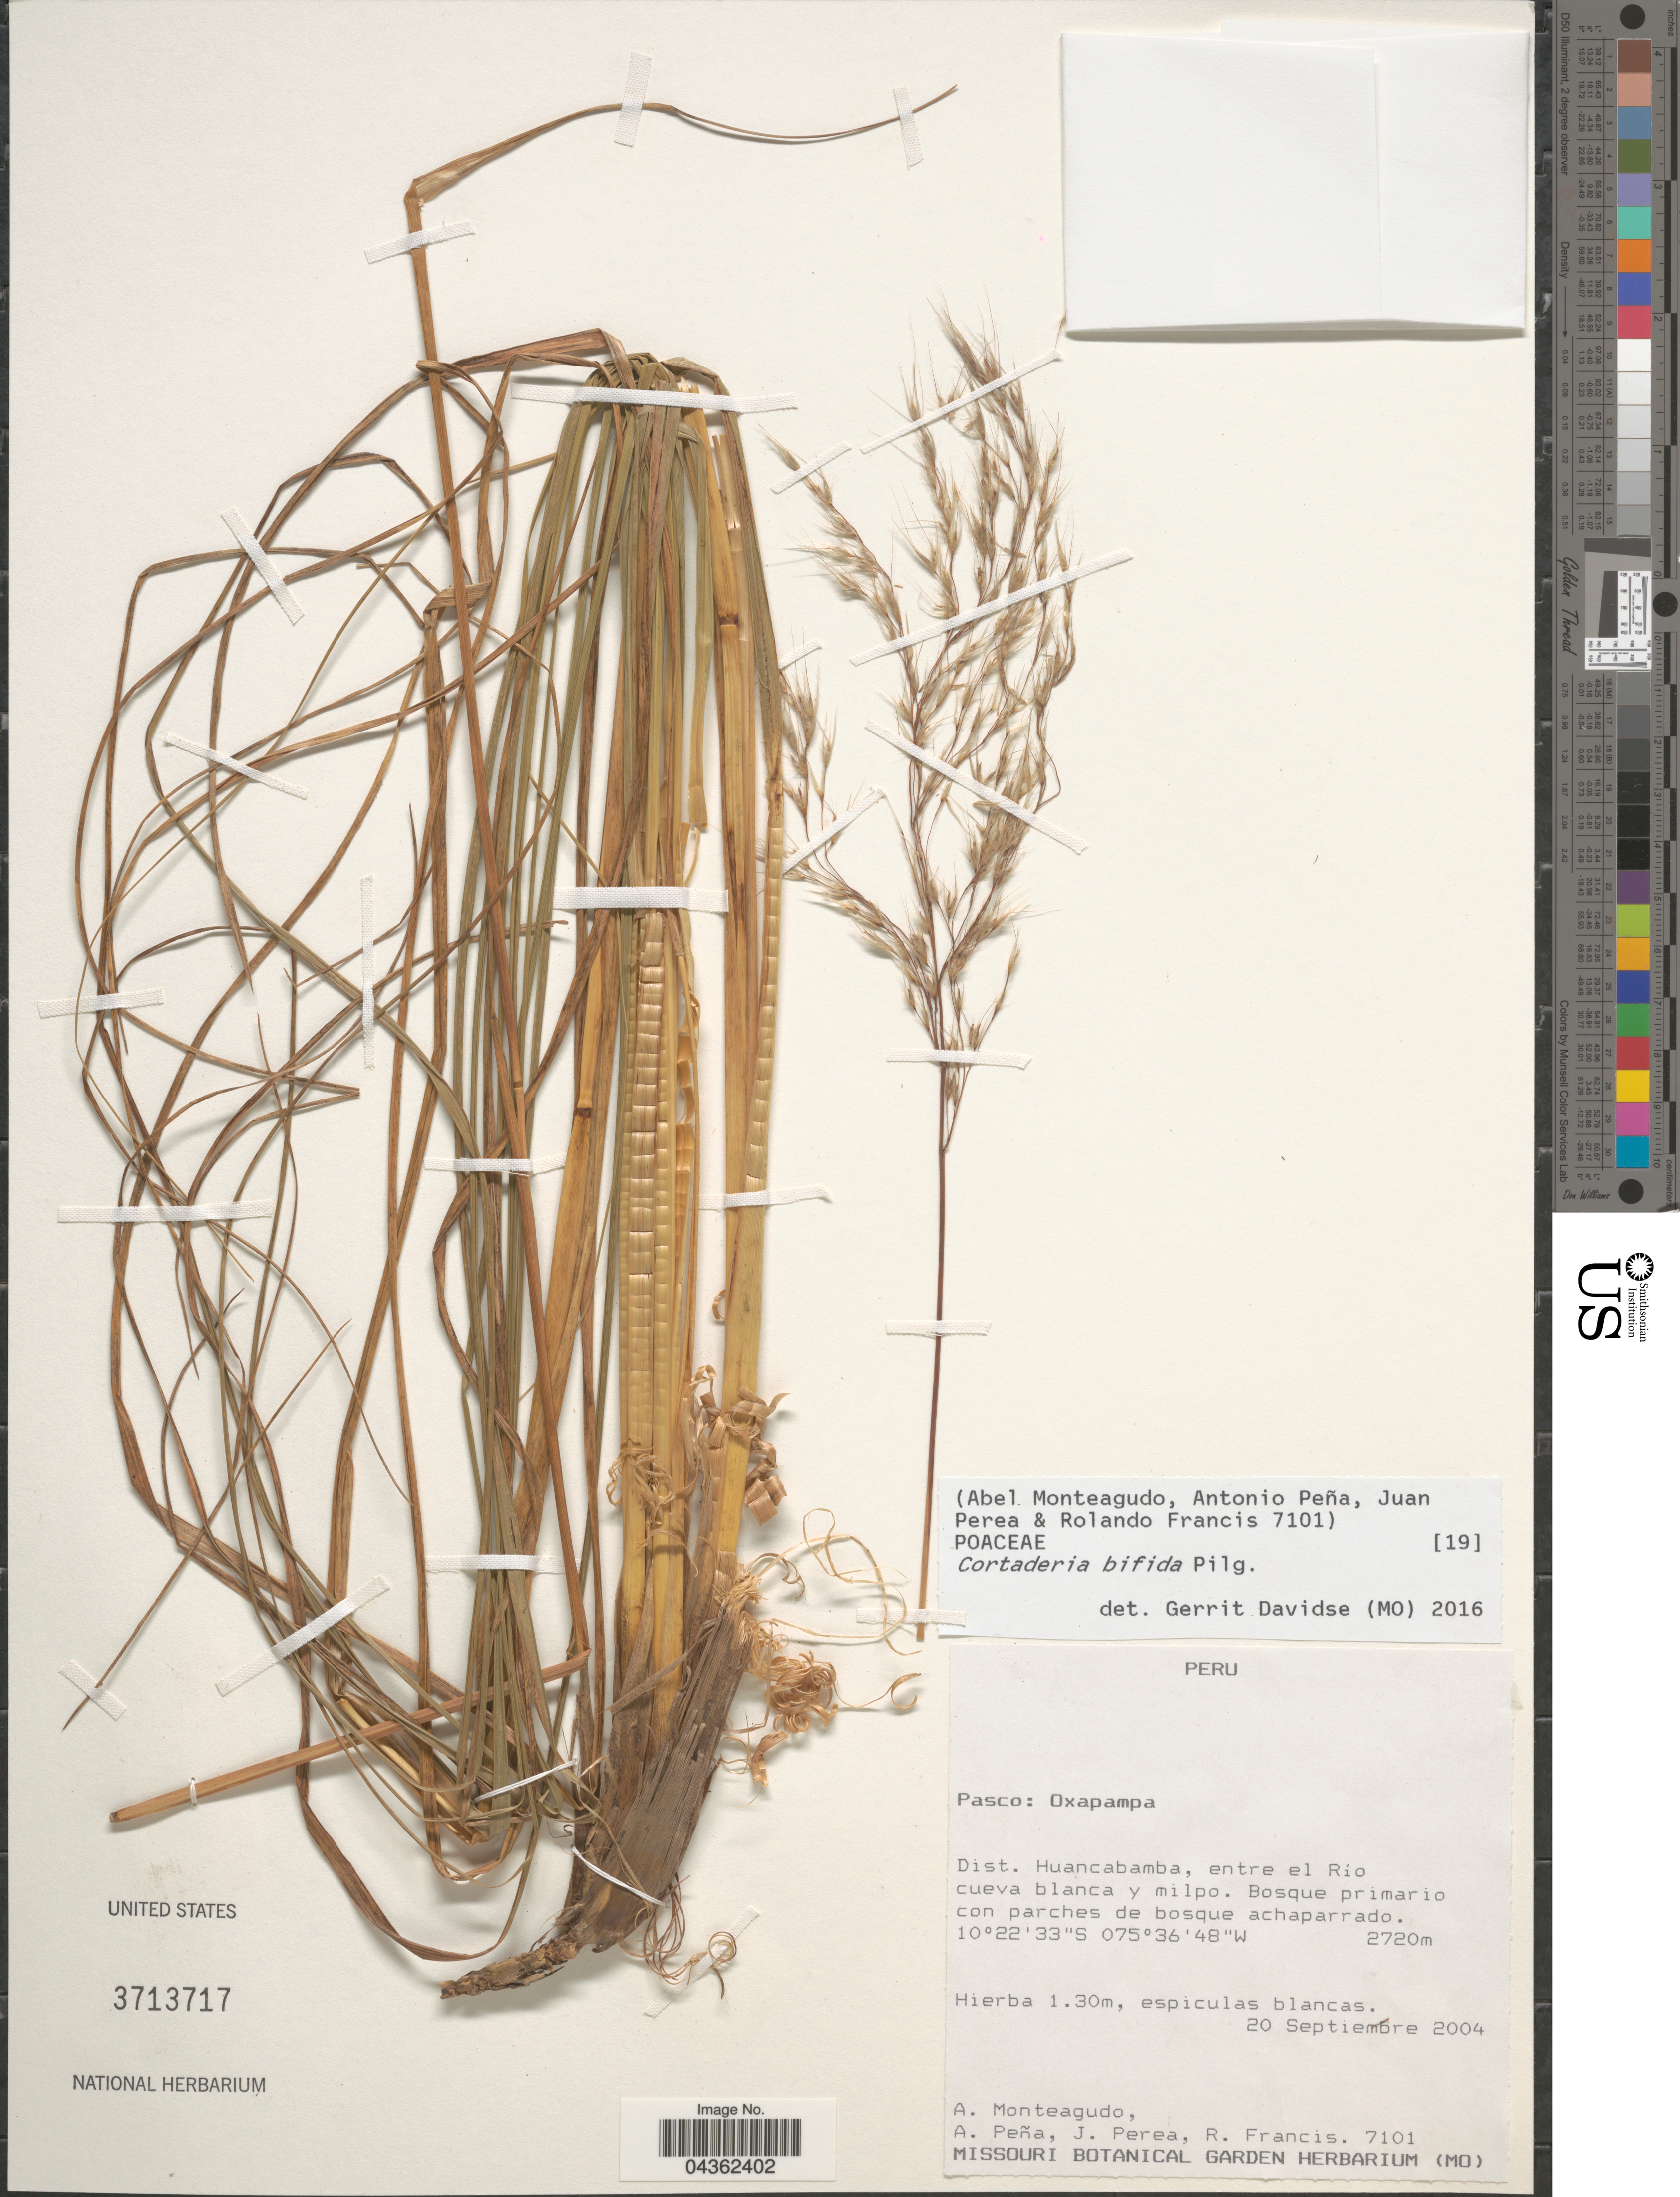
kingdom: Plantae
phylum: Tracheophyta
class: Liliopsida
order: Poales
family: Poaceae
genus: Cortaderia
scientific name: Cortaderia bifida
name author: Pilg.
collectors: A. Monteagudo, A. Peña, J. Perea & R. Francis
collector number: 7101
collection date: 2004-09-20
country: Peru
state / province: Pasco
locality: Oxapampa. Dist. Huancabamba, entre el Rio cueva blanca y milpo.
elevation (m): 2720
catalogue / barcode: US 3713717